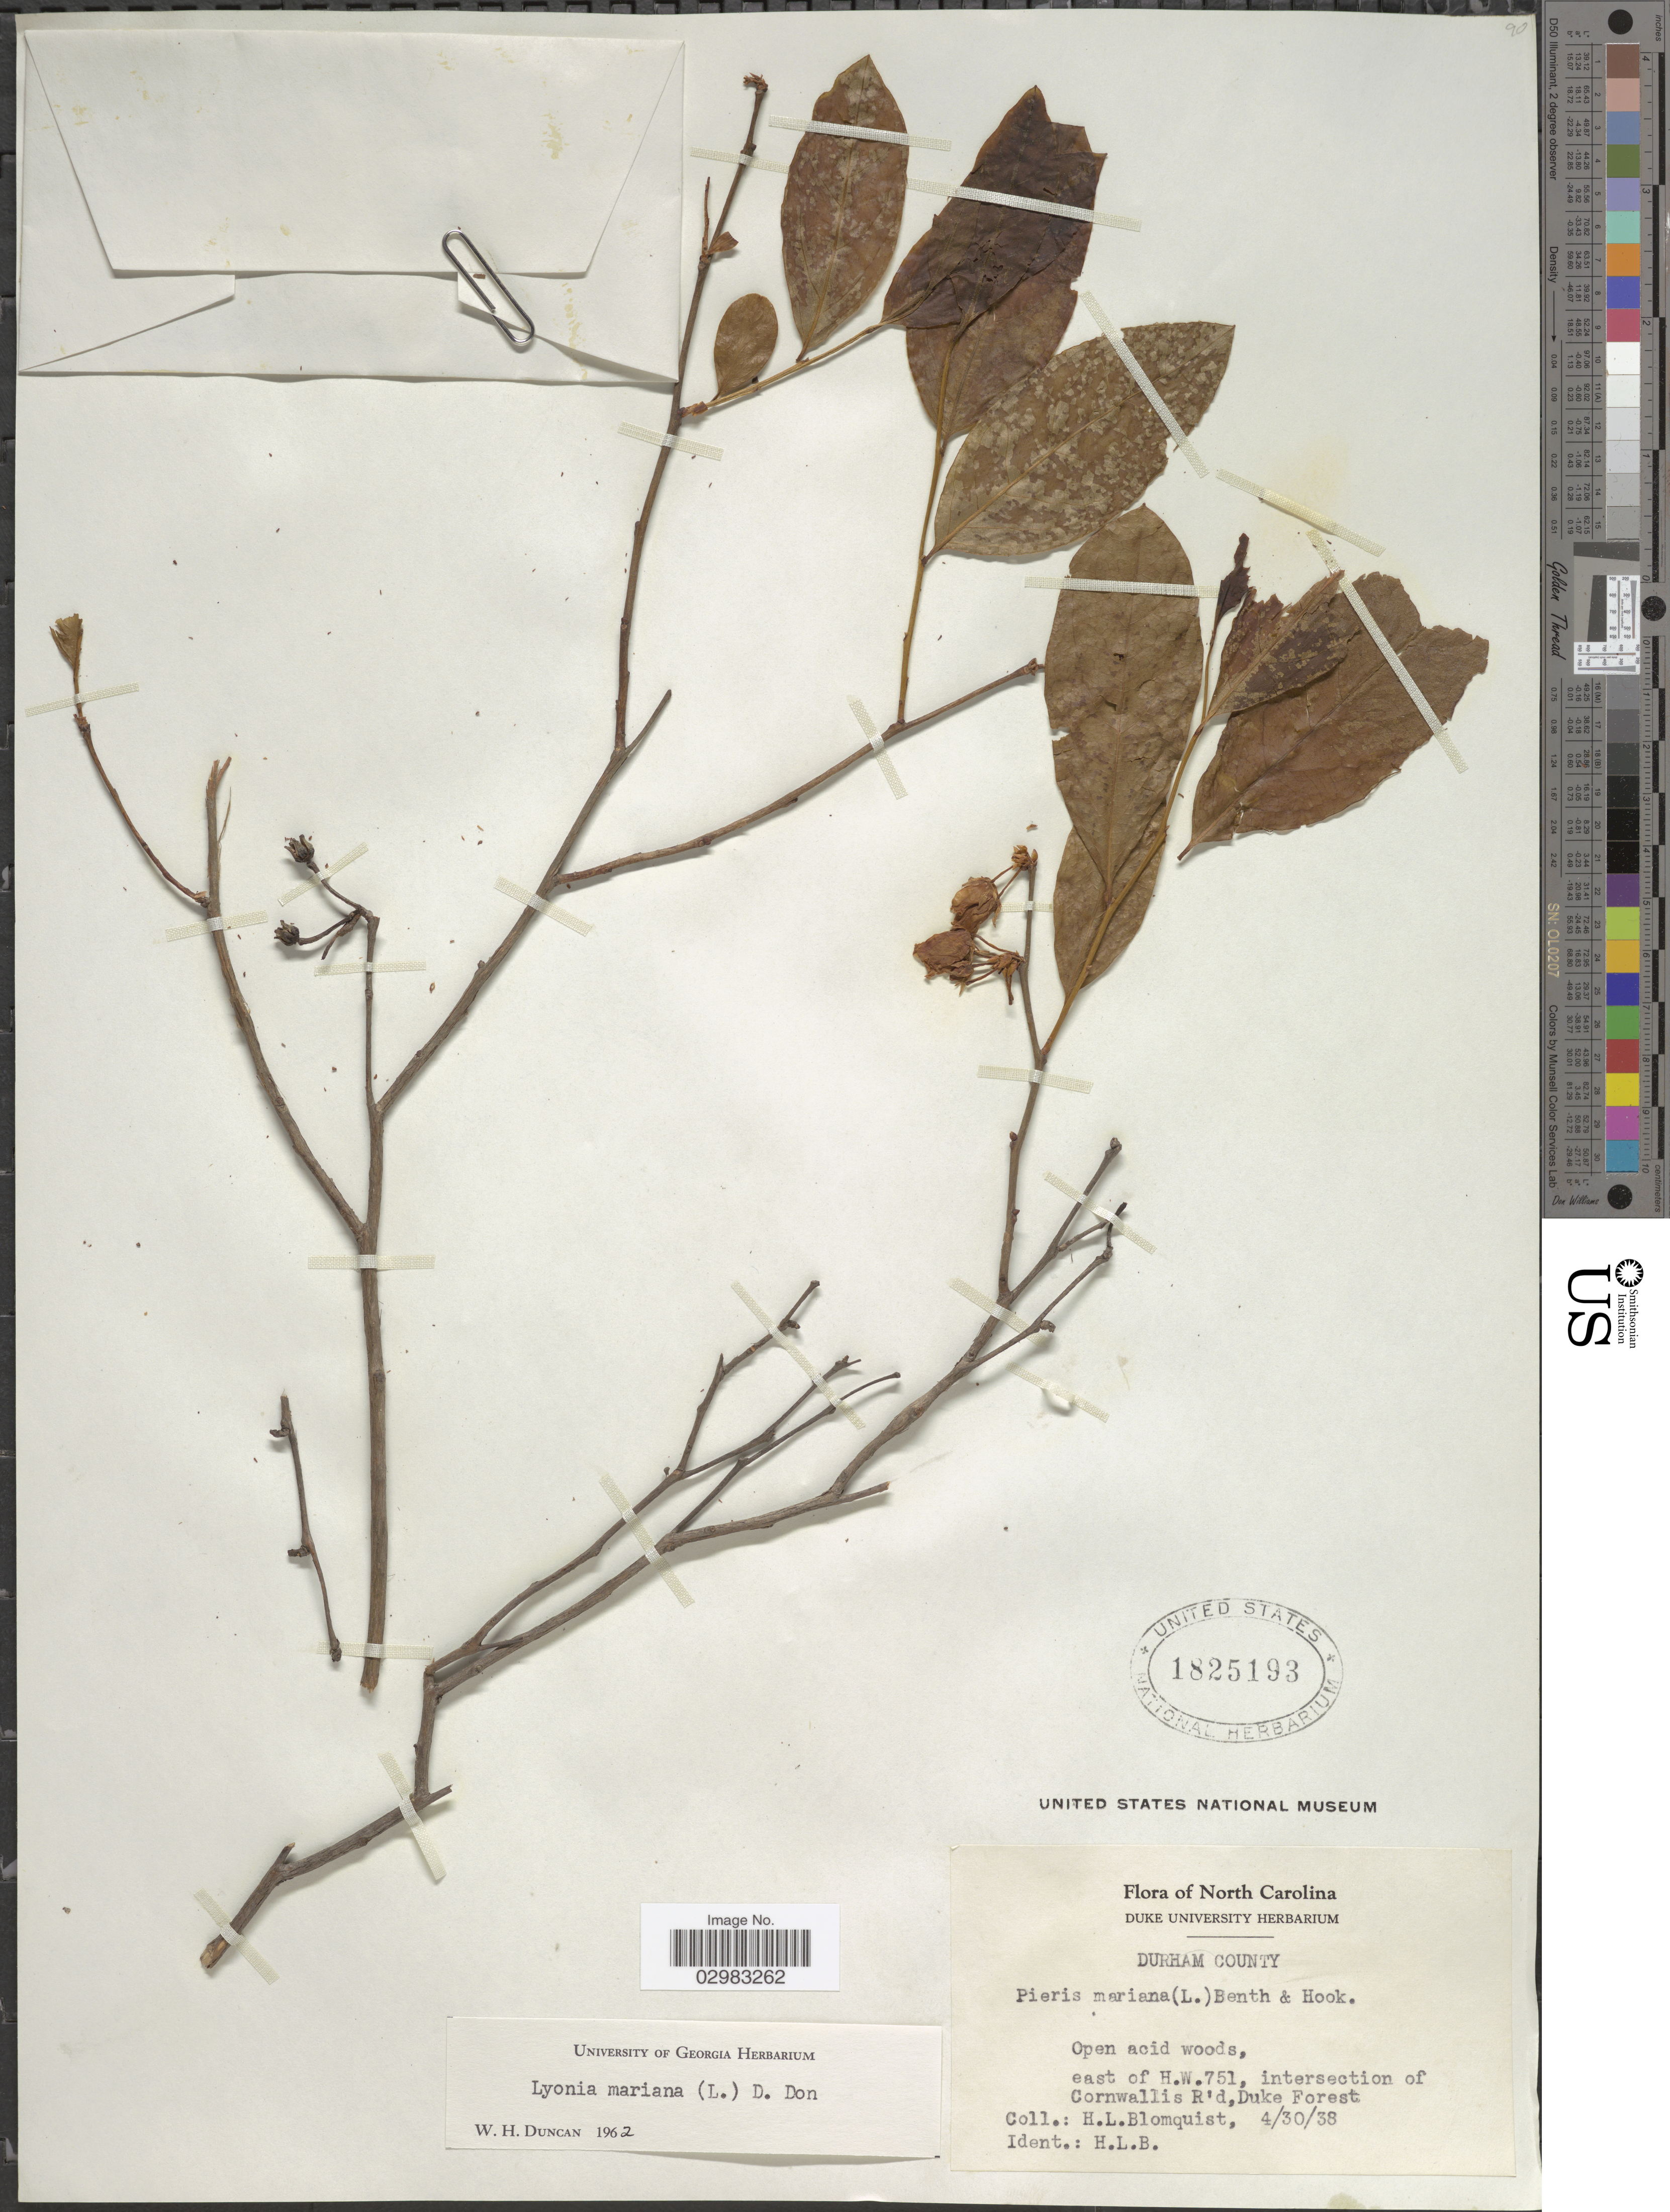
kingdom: Plantae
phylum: Tracheophyta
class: Magnoliopsida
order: Ericales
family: Ericaceae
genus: Lyonia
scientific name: Lyonia mariana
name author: (L.) D. Don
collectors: H. Blomquist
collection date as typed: Transcribed d/m/y: 30/4/38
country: United States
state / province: North Carolina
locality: Durham County. East of H.W. 751, intersection of Cornwallis R'd, Duke Forest.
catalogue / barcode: US 1825193